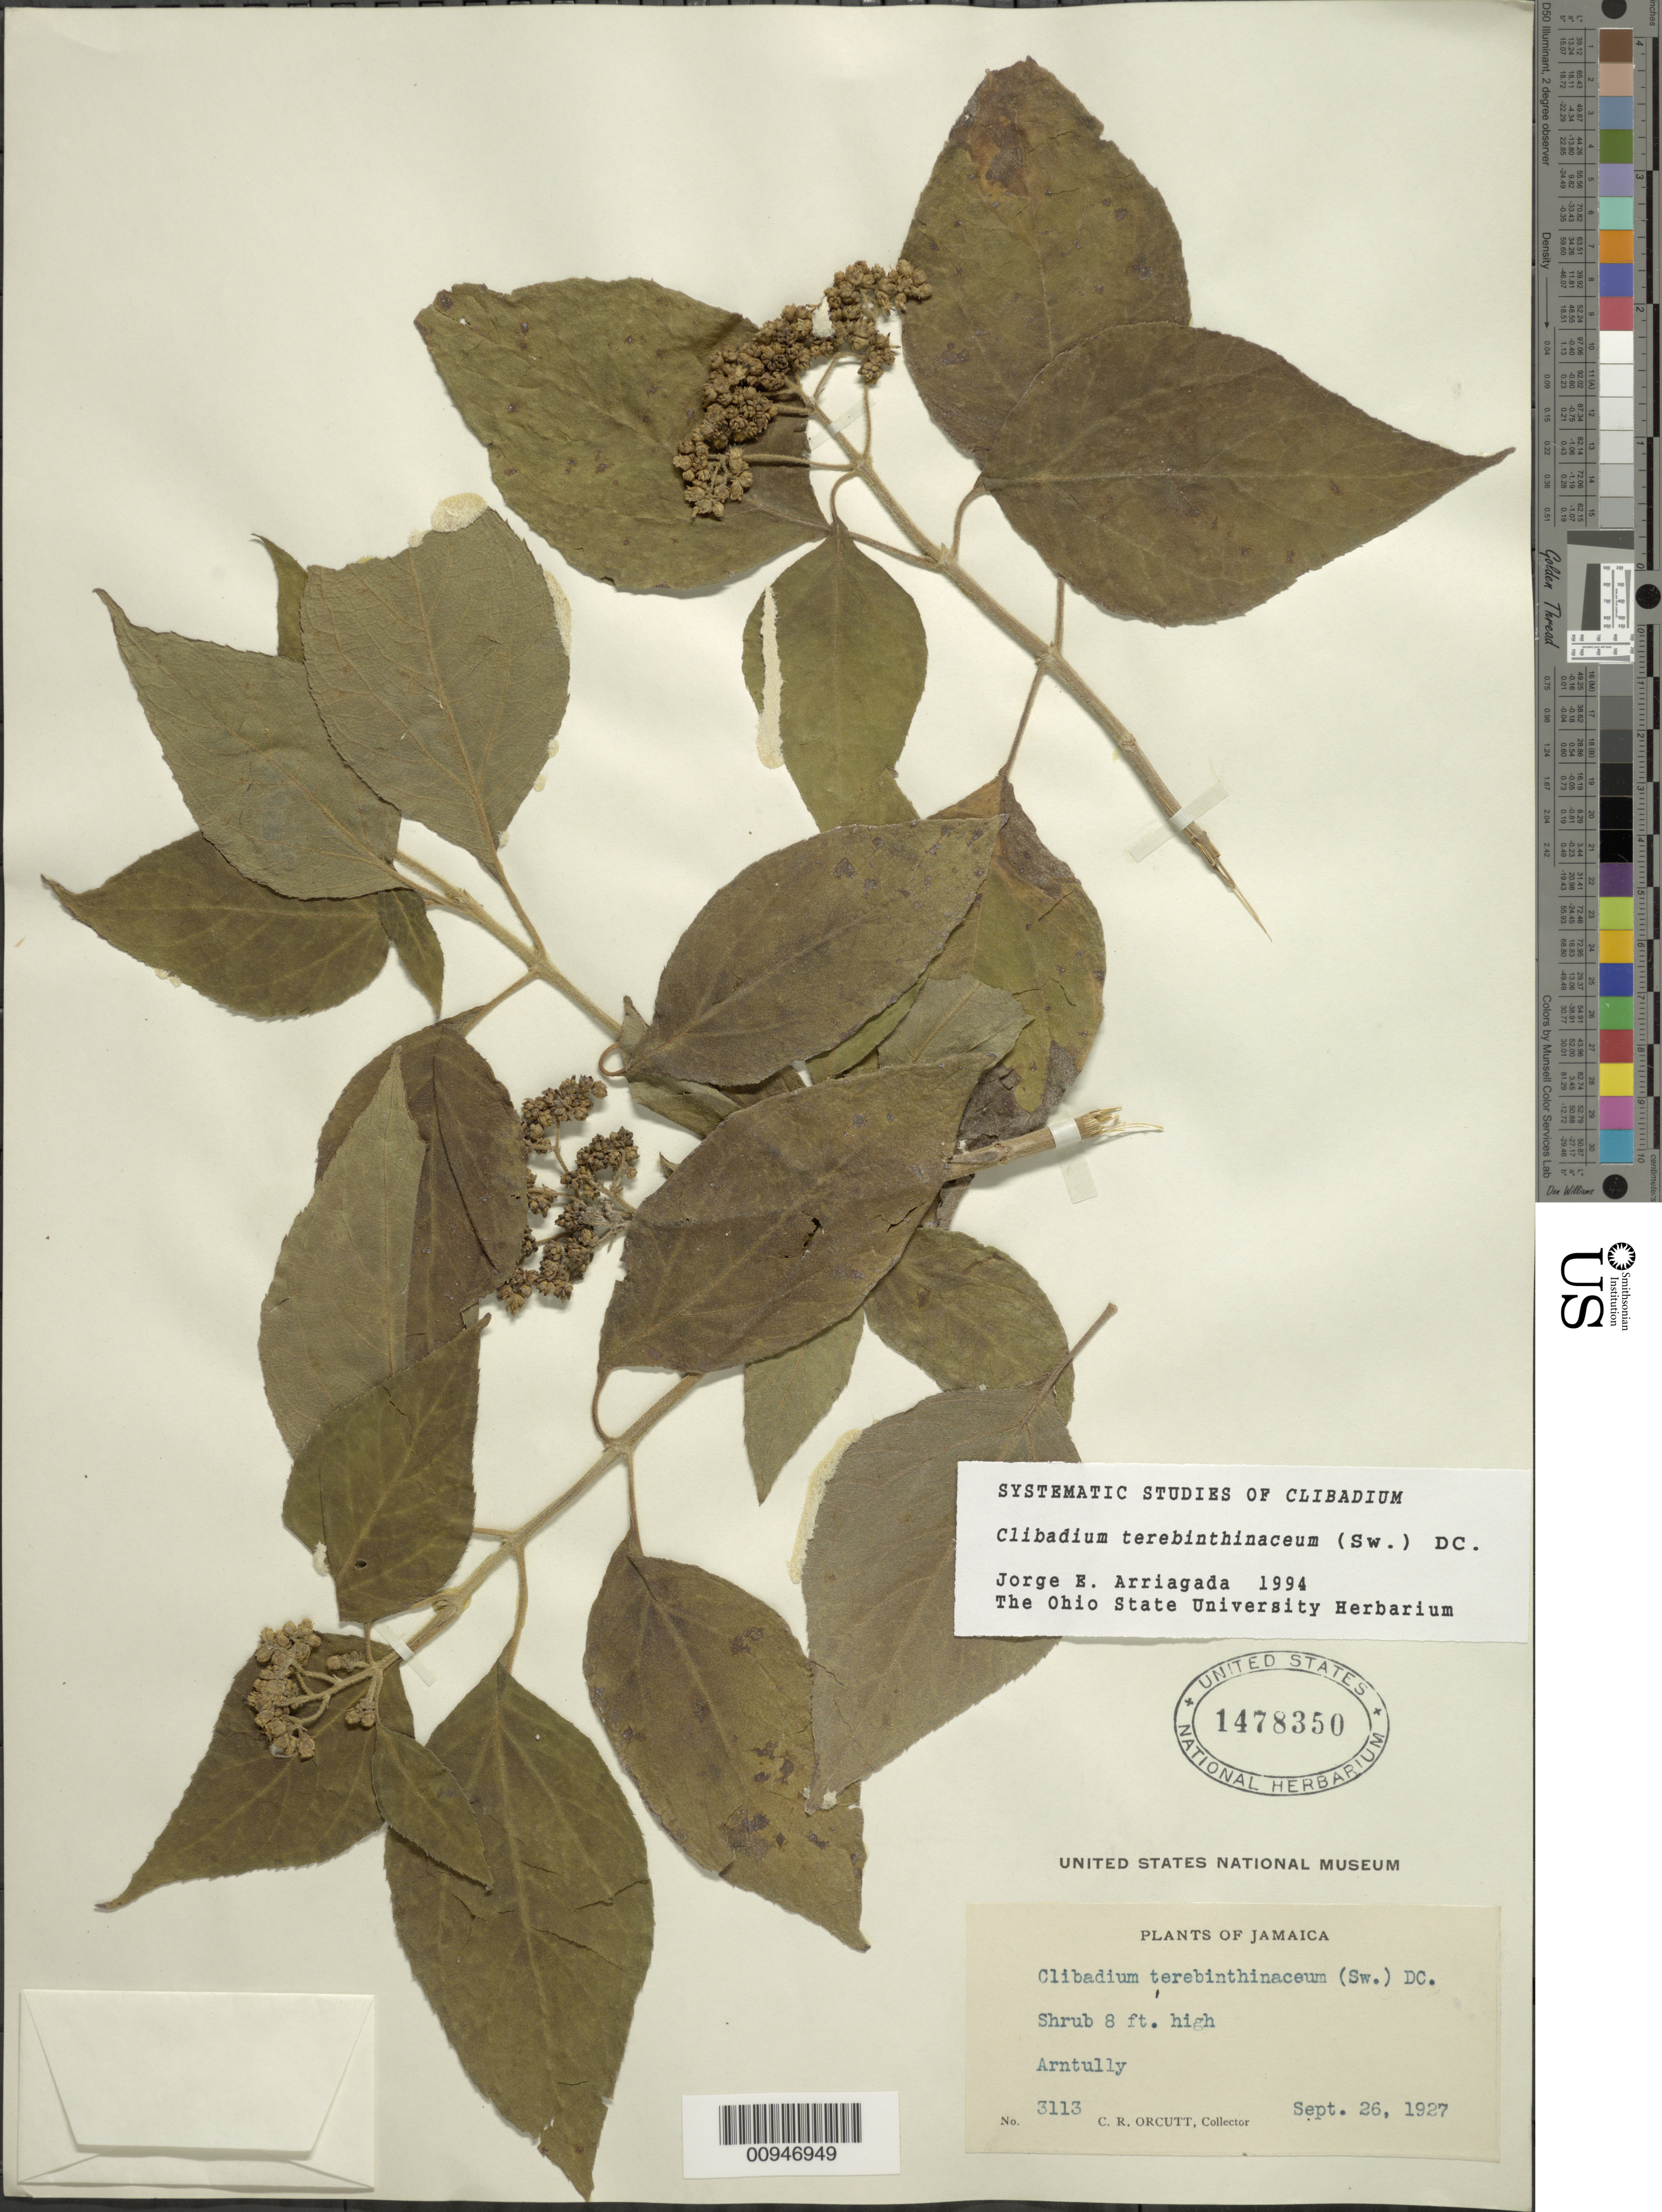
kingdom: Plantae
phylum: Tracheophyta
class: Magnoliopsida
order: Asterales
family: Asteraceae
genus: Clibadium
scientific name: Clibadium terebinthinaceum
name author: (Sw.) DC.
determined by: Arriagada, J. E.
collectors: C. R. Orcutt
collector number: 3113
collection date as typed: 26 Sep 1927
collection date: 1927-09-26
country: Jamaica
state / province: Saint Thomas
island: Jamaica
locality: Arntully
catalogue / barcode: US 1478350